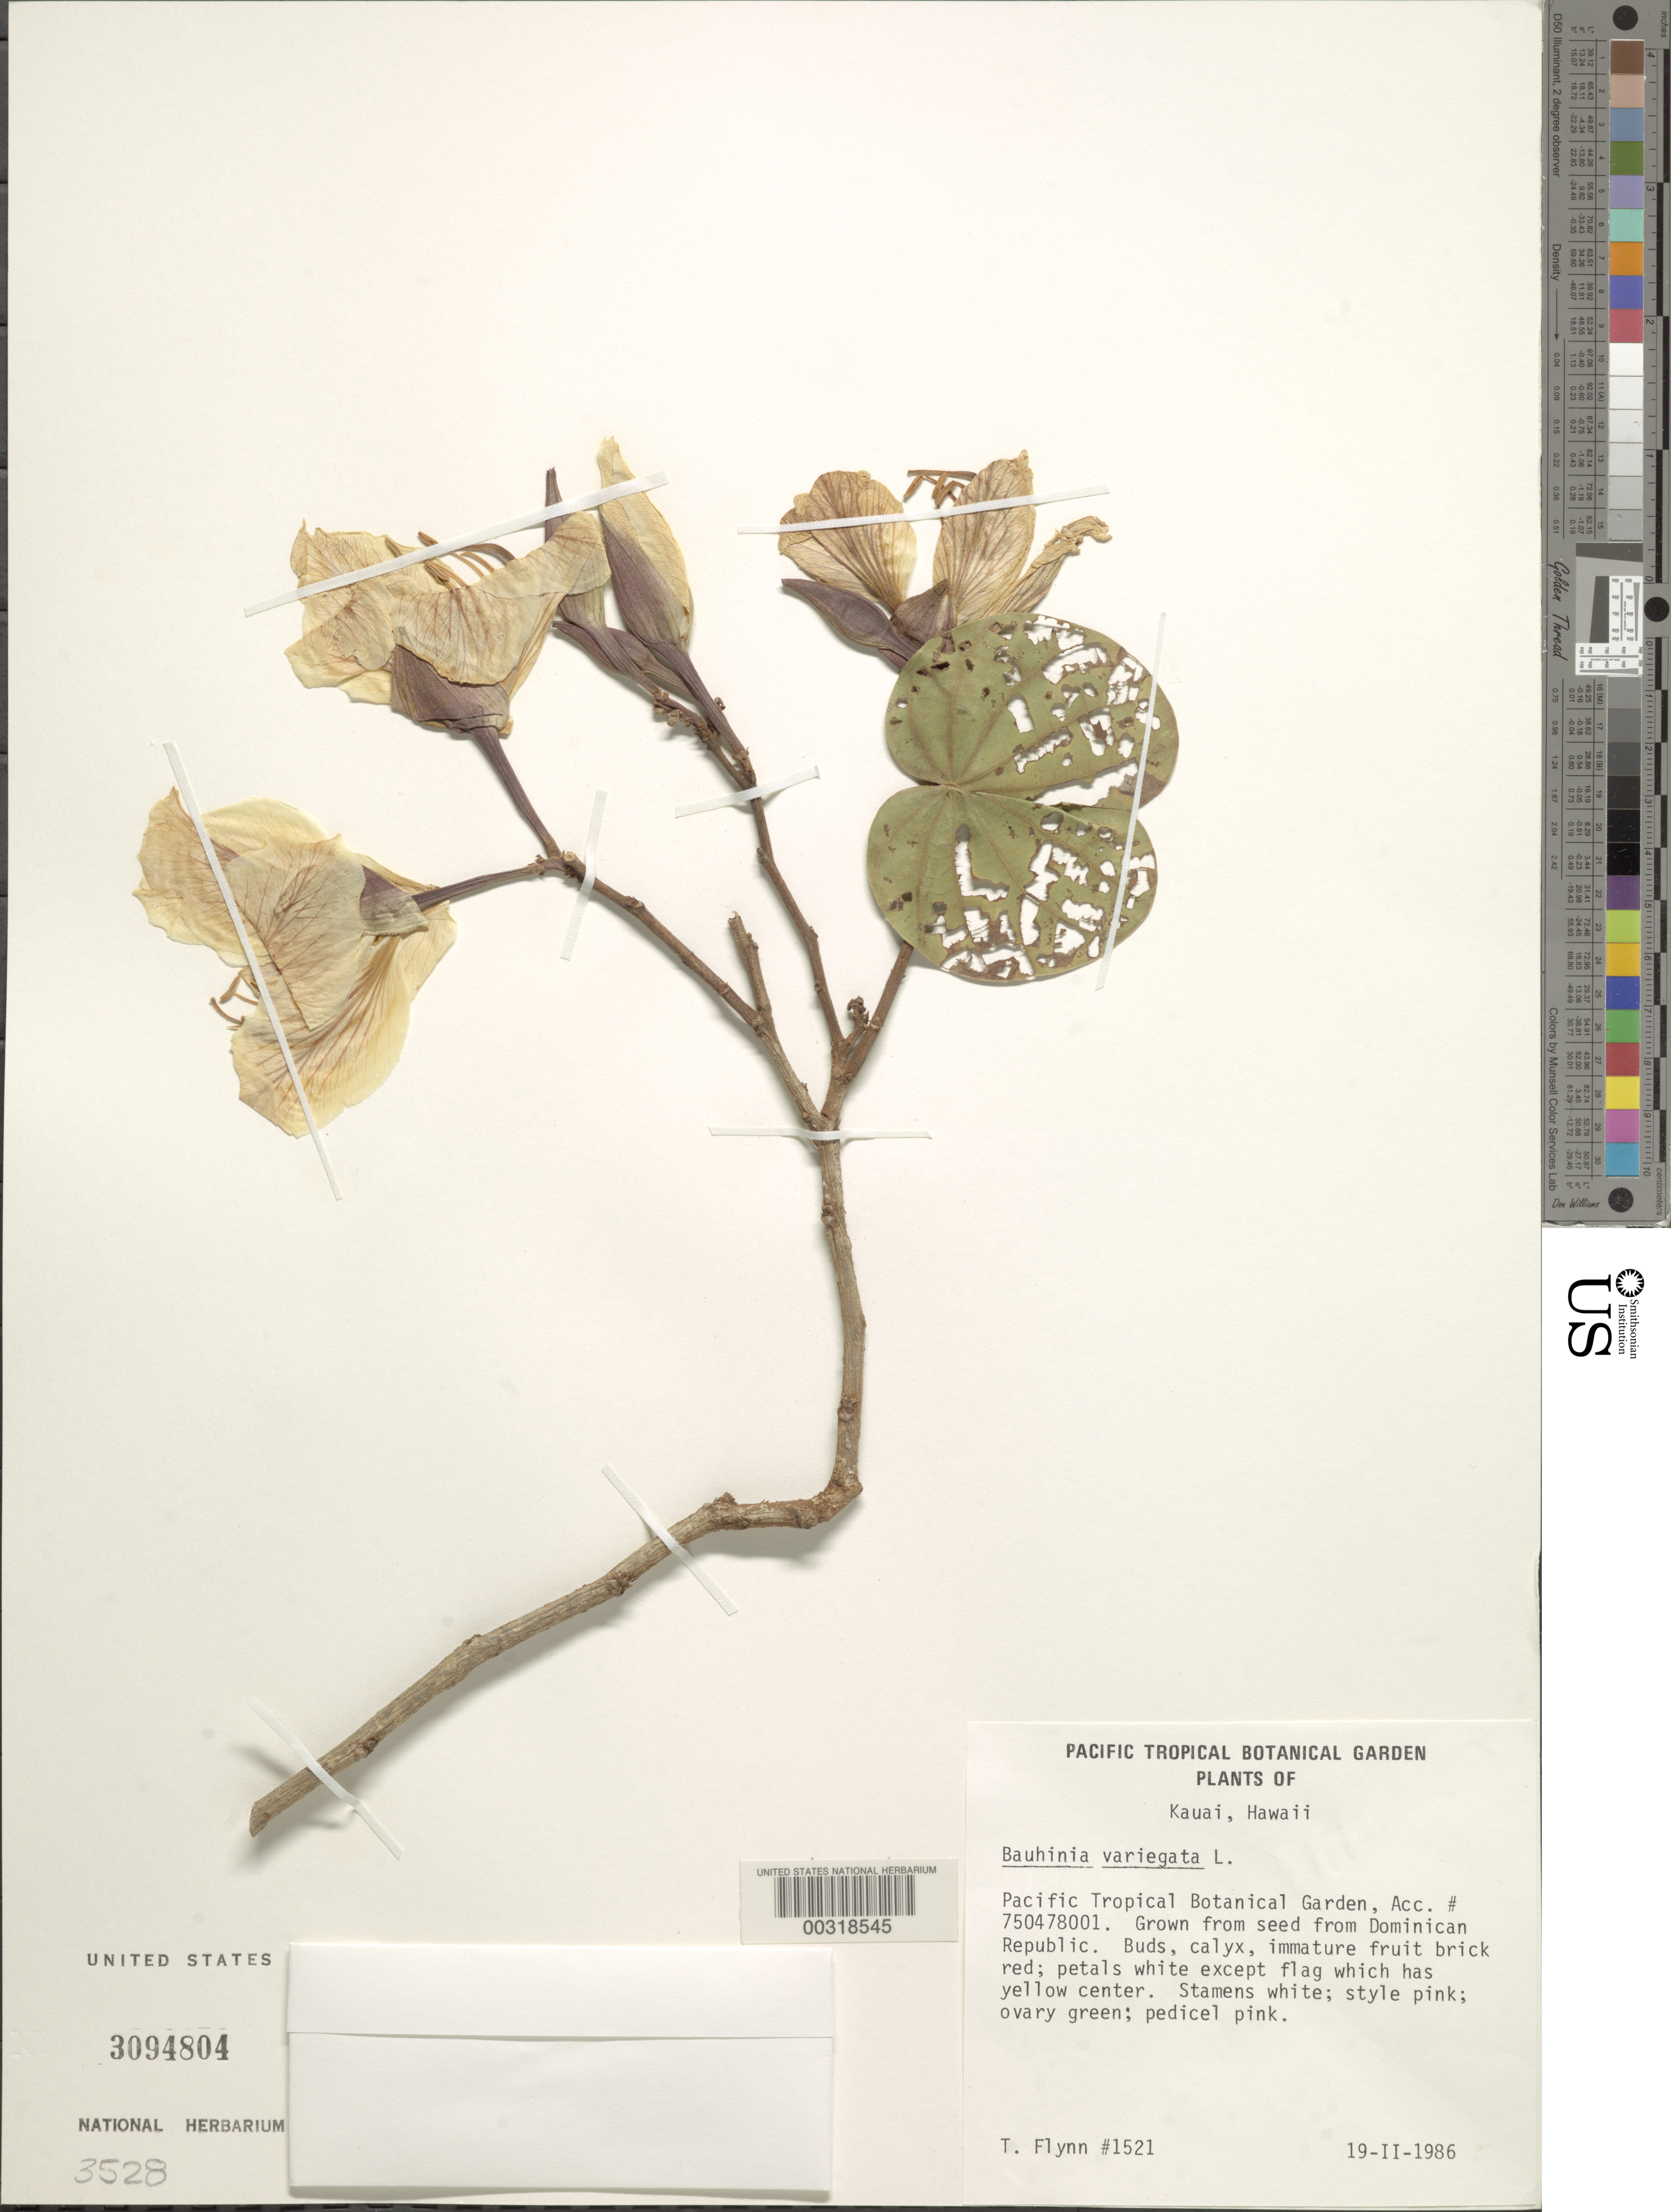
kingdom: Plantae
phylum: Tracheophyta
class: Magnoliopsida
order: Fabales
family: Fabaceae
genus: Bauhinia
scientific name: Bauhinia monandra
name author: Kurz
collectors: T. W. Flynn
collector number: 1521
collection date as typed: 19 Feb 1986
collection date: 1986-02-19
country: United States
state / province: Hawaii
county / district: Kauai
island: Kaua'i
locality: Pacific tropical botanical garden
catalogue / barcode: US 3094804